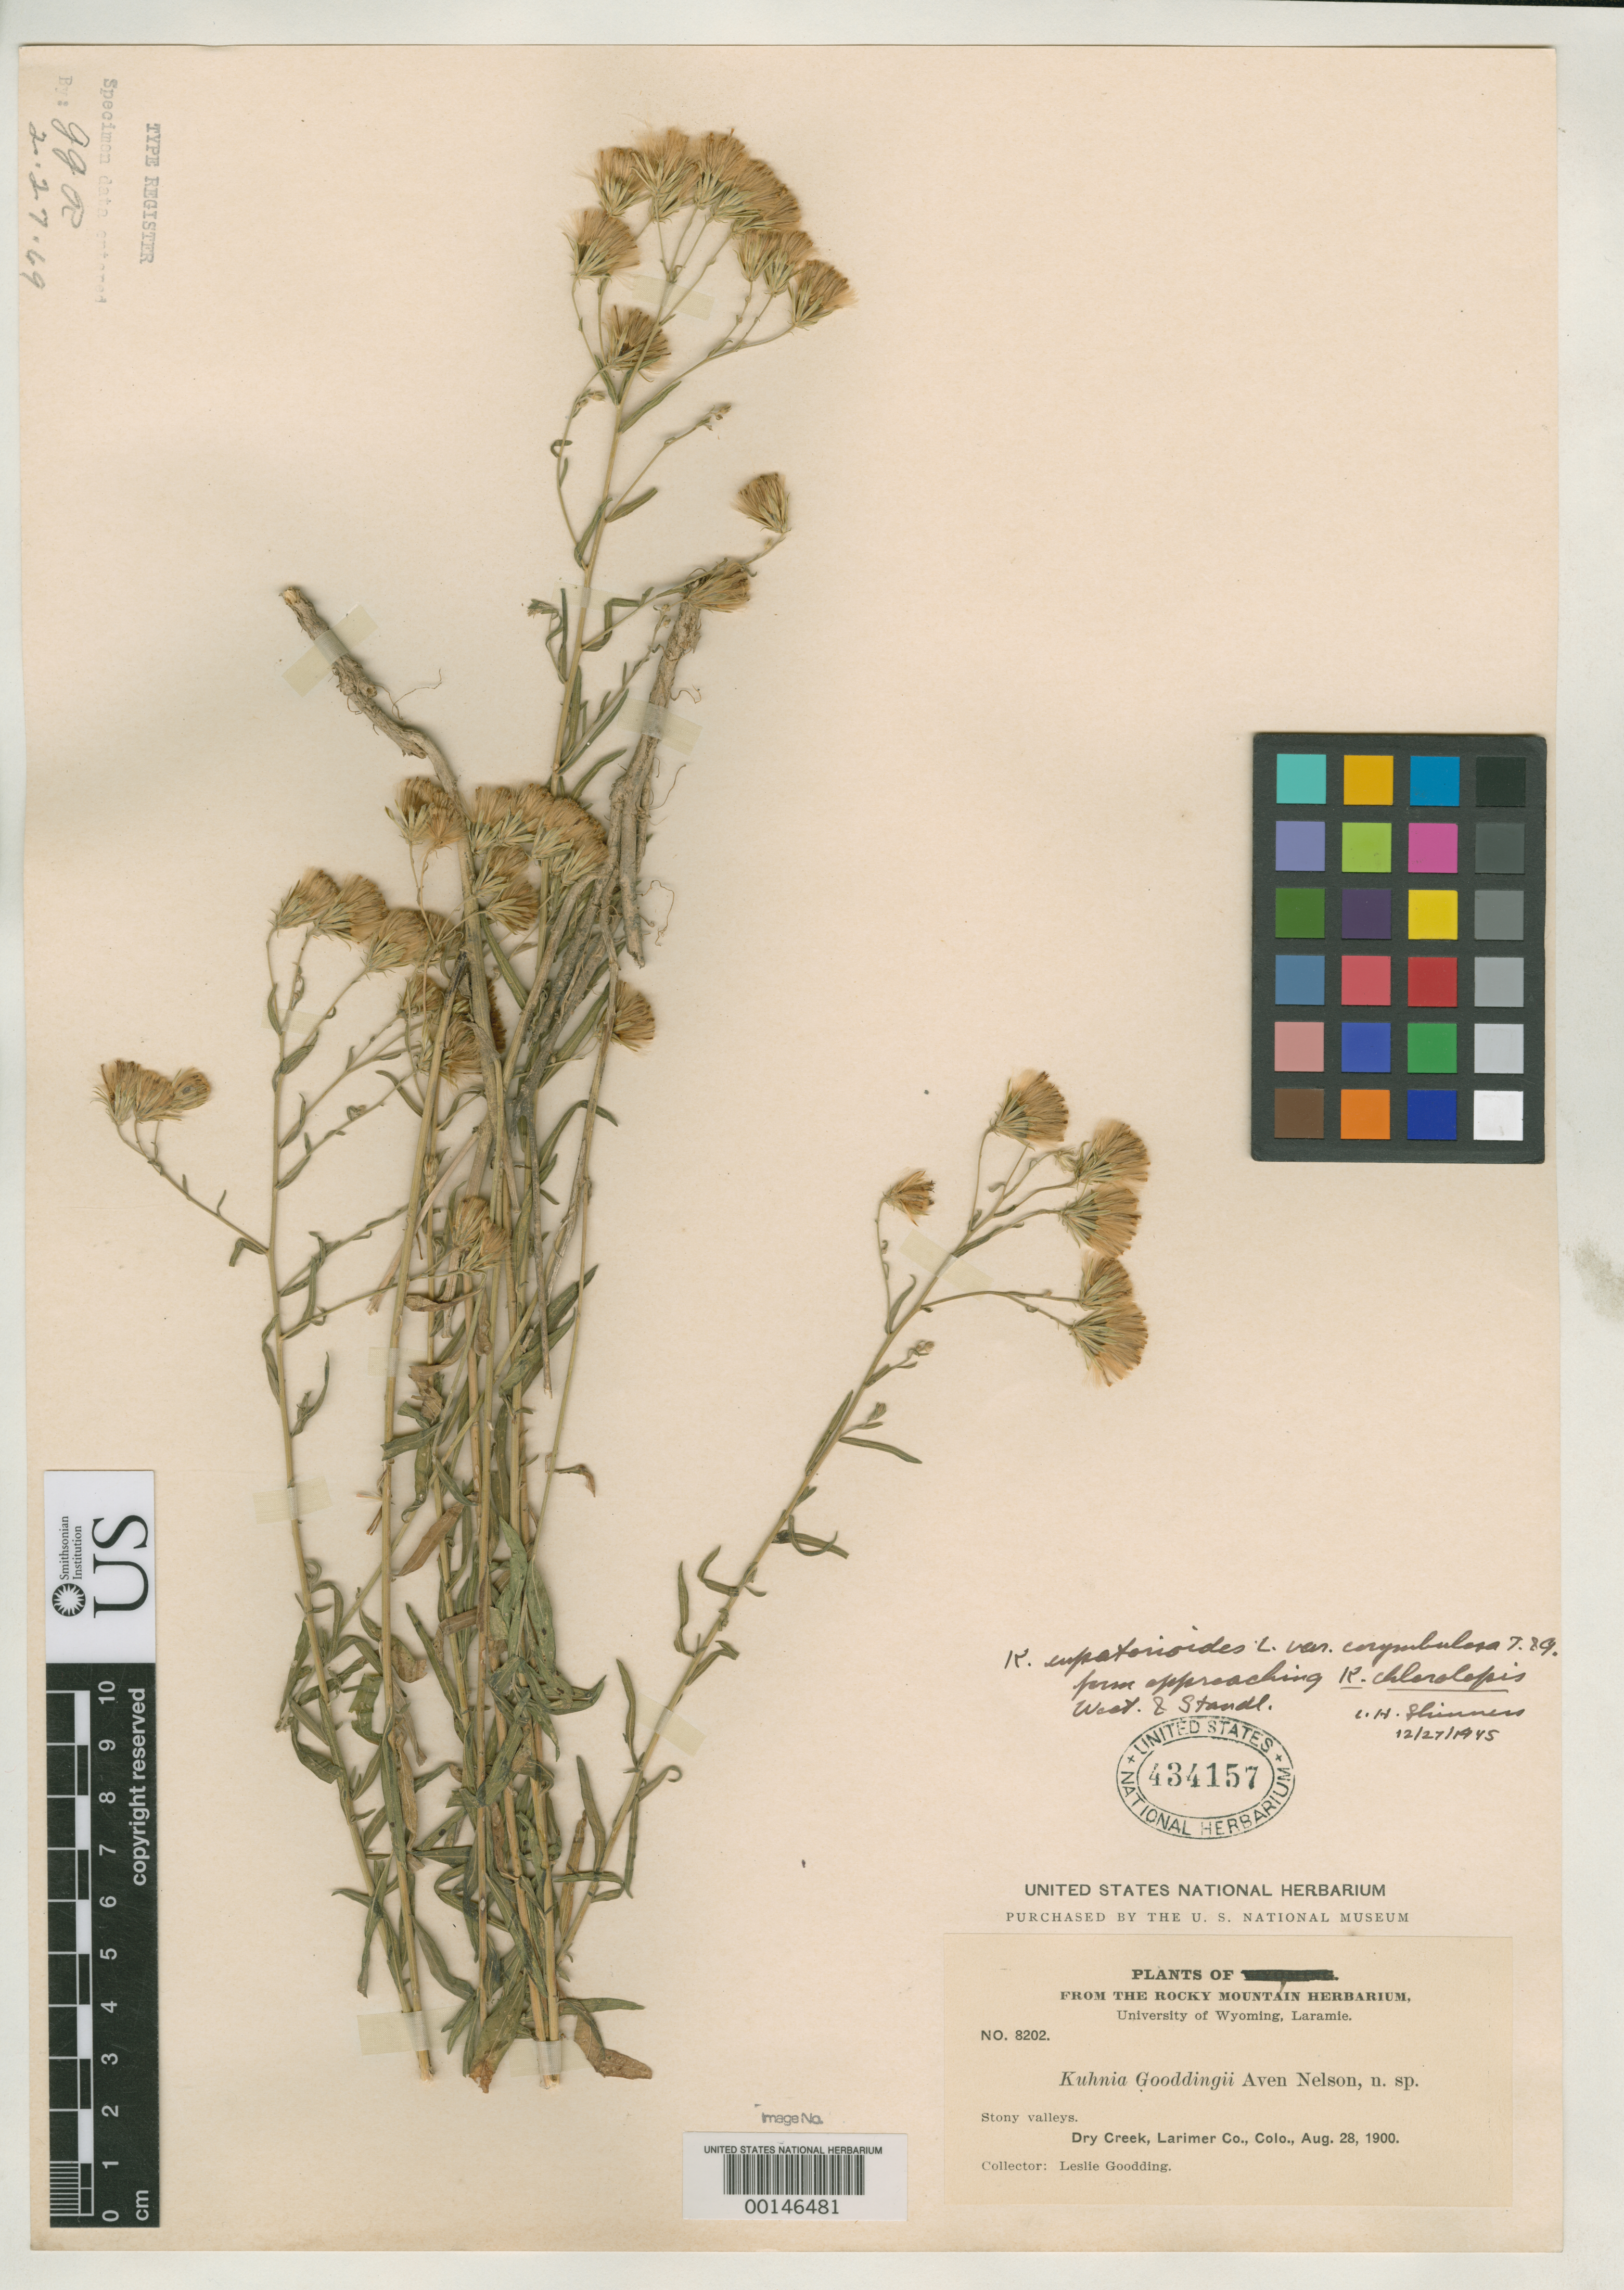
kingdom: Plantae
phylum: Tracheophyta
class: Magnoliopsida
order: Asterales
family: Asteraceae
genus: Kuhnia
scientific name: Kuhnia gooddingii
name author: A. Nelson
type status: Type Collection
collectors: L. N. Goodding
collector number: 8202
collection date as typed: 28 Aug 1900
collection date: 1900-08-28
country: United States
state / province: Colorado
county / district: Larimer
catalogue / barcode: US 434157